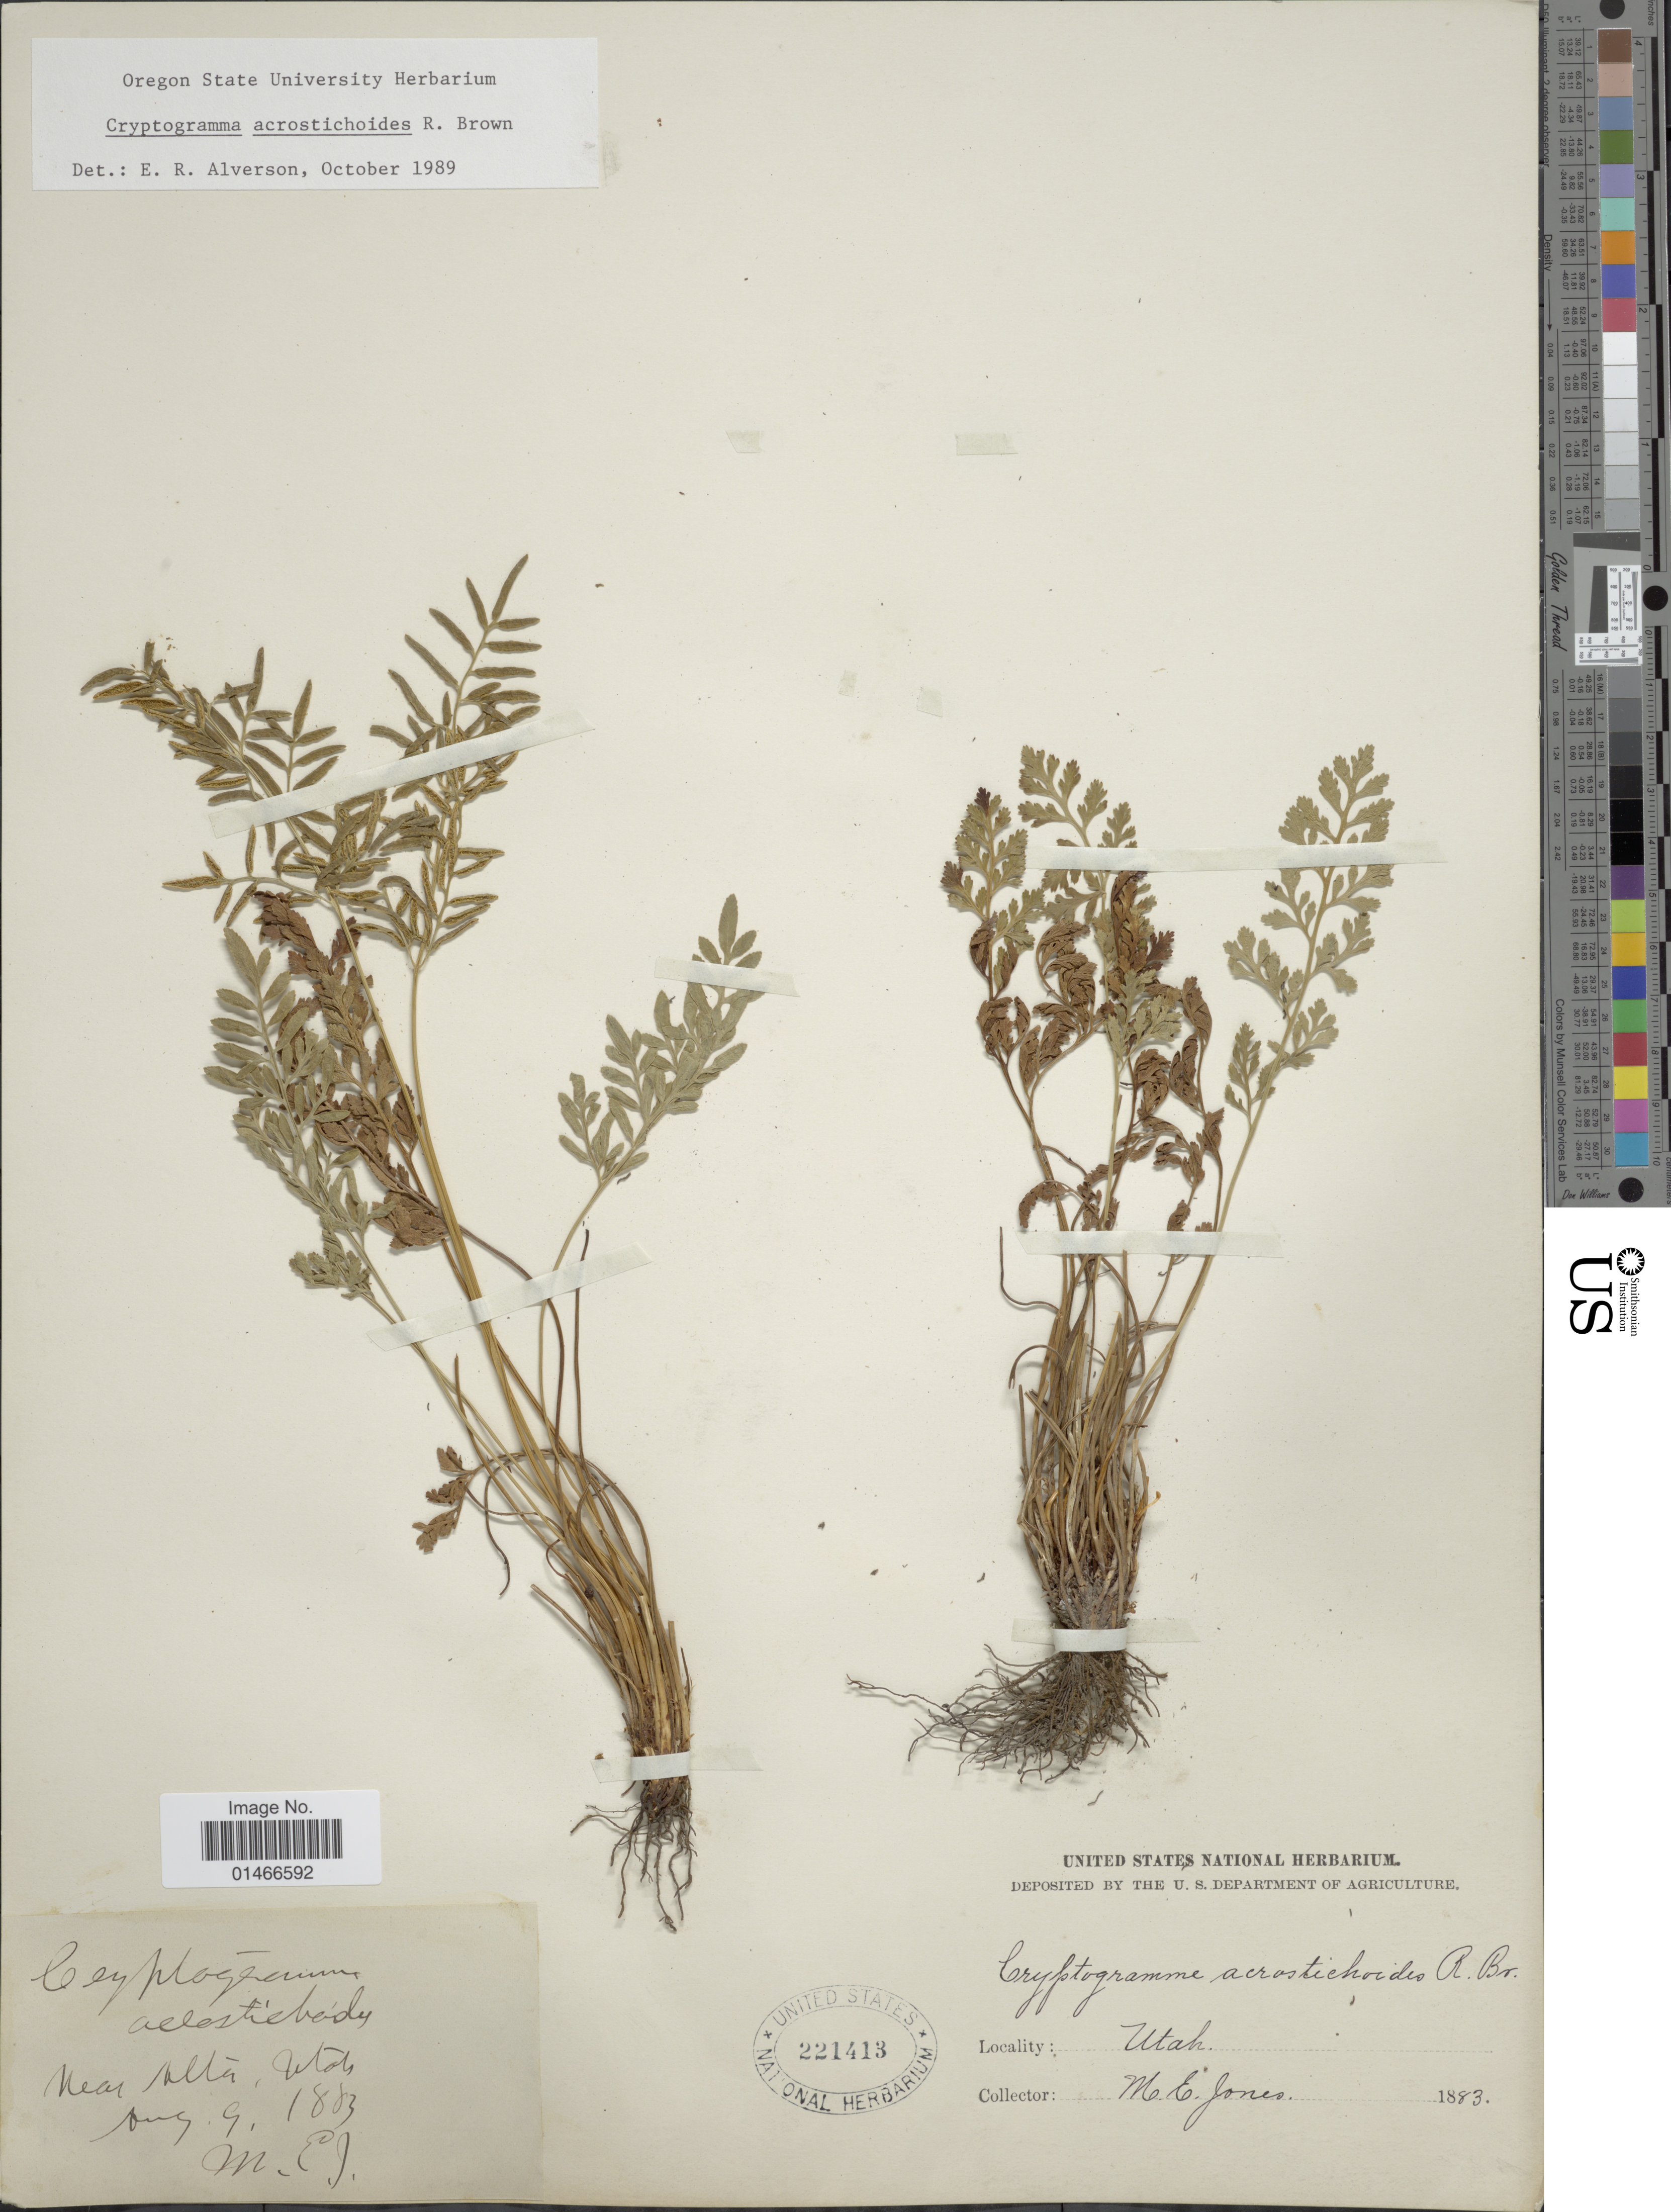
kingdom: Plantae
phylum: Tracheophyta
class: Polypodiopsida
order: Polypodiales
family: Pteridaceae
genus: Cryptogramma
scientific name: Cryptogramma acrostichoides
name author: R. Br.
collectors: M. E. Jones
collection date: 1883-09-08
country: United States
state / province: Utah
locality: Near Alta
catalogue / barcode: US 221413